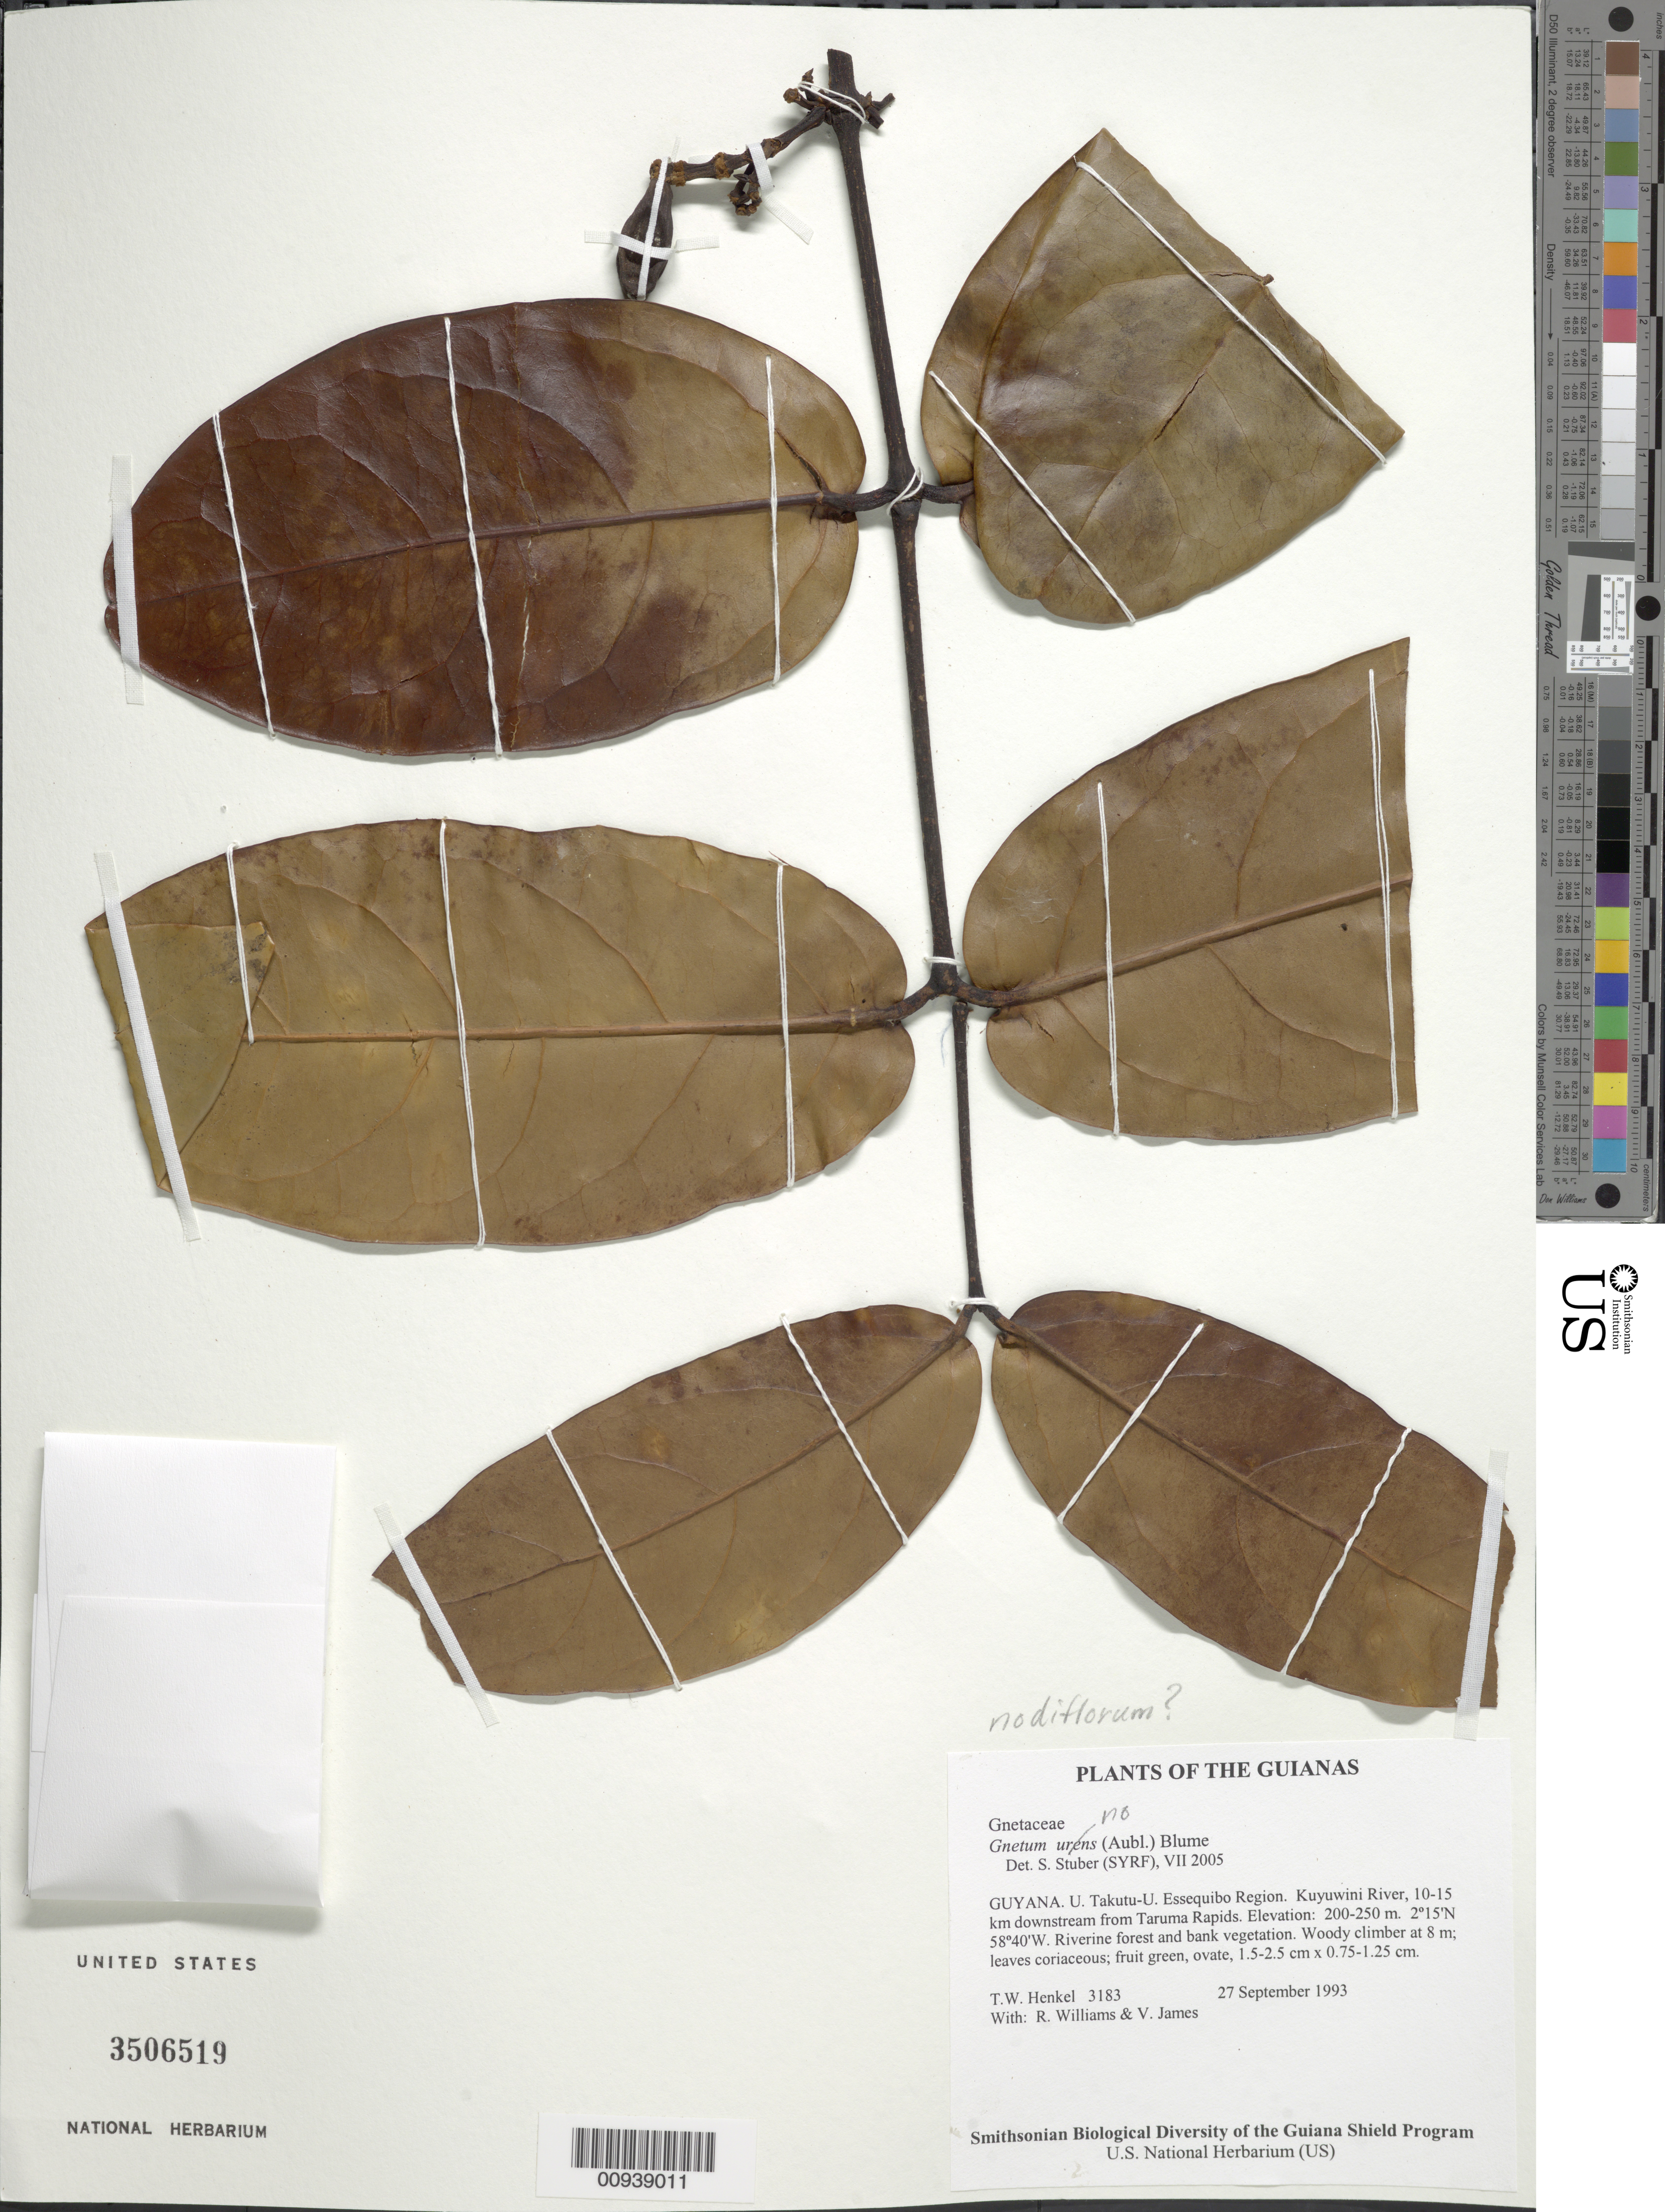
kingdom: Plantae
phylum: Tracheophyta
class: Gnetopsida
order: Gnetales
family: Gnetaceae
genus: Gnetum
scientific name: Gnetum urens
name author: (Aubl.) Blume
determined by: Stuber, S.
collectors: T. Henkel, R. Williams & V. James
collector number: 3183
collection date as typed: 27 September 1993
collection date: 1993-09-27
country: Guyana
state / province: U. Takutu-U. Essequibo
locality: Kuyuwini River, 10-15 km downstream from Taruma Rapids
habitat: Riverine forest and bank vegetation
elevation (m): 200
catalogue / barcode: US 3506519